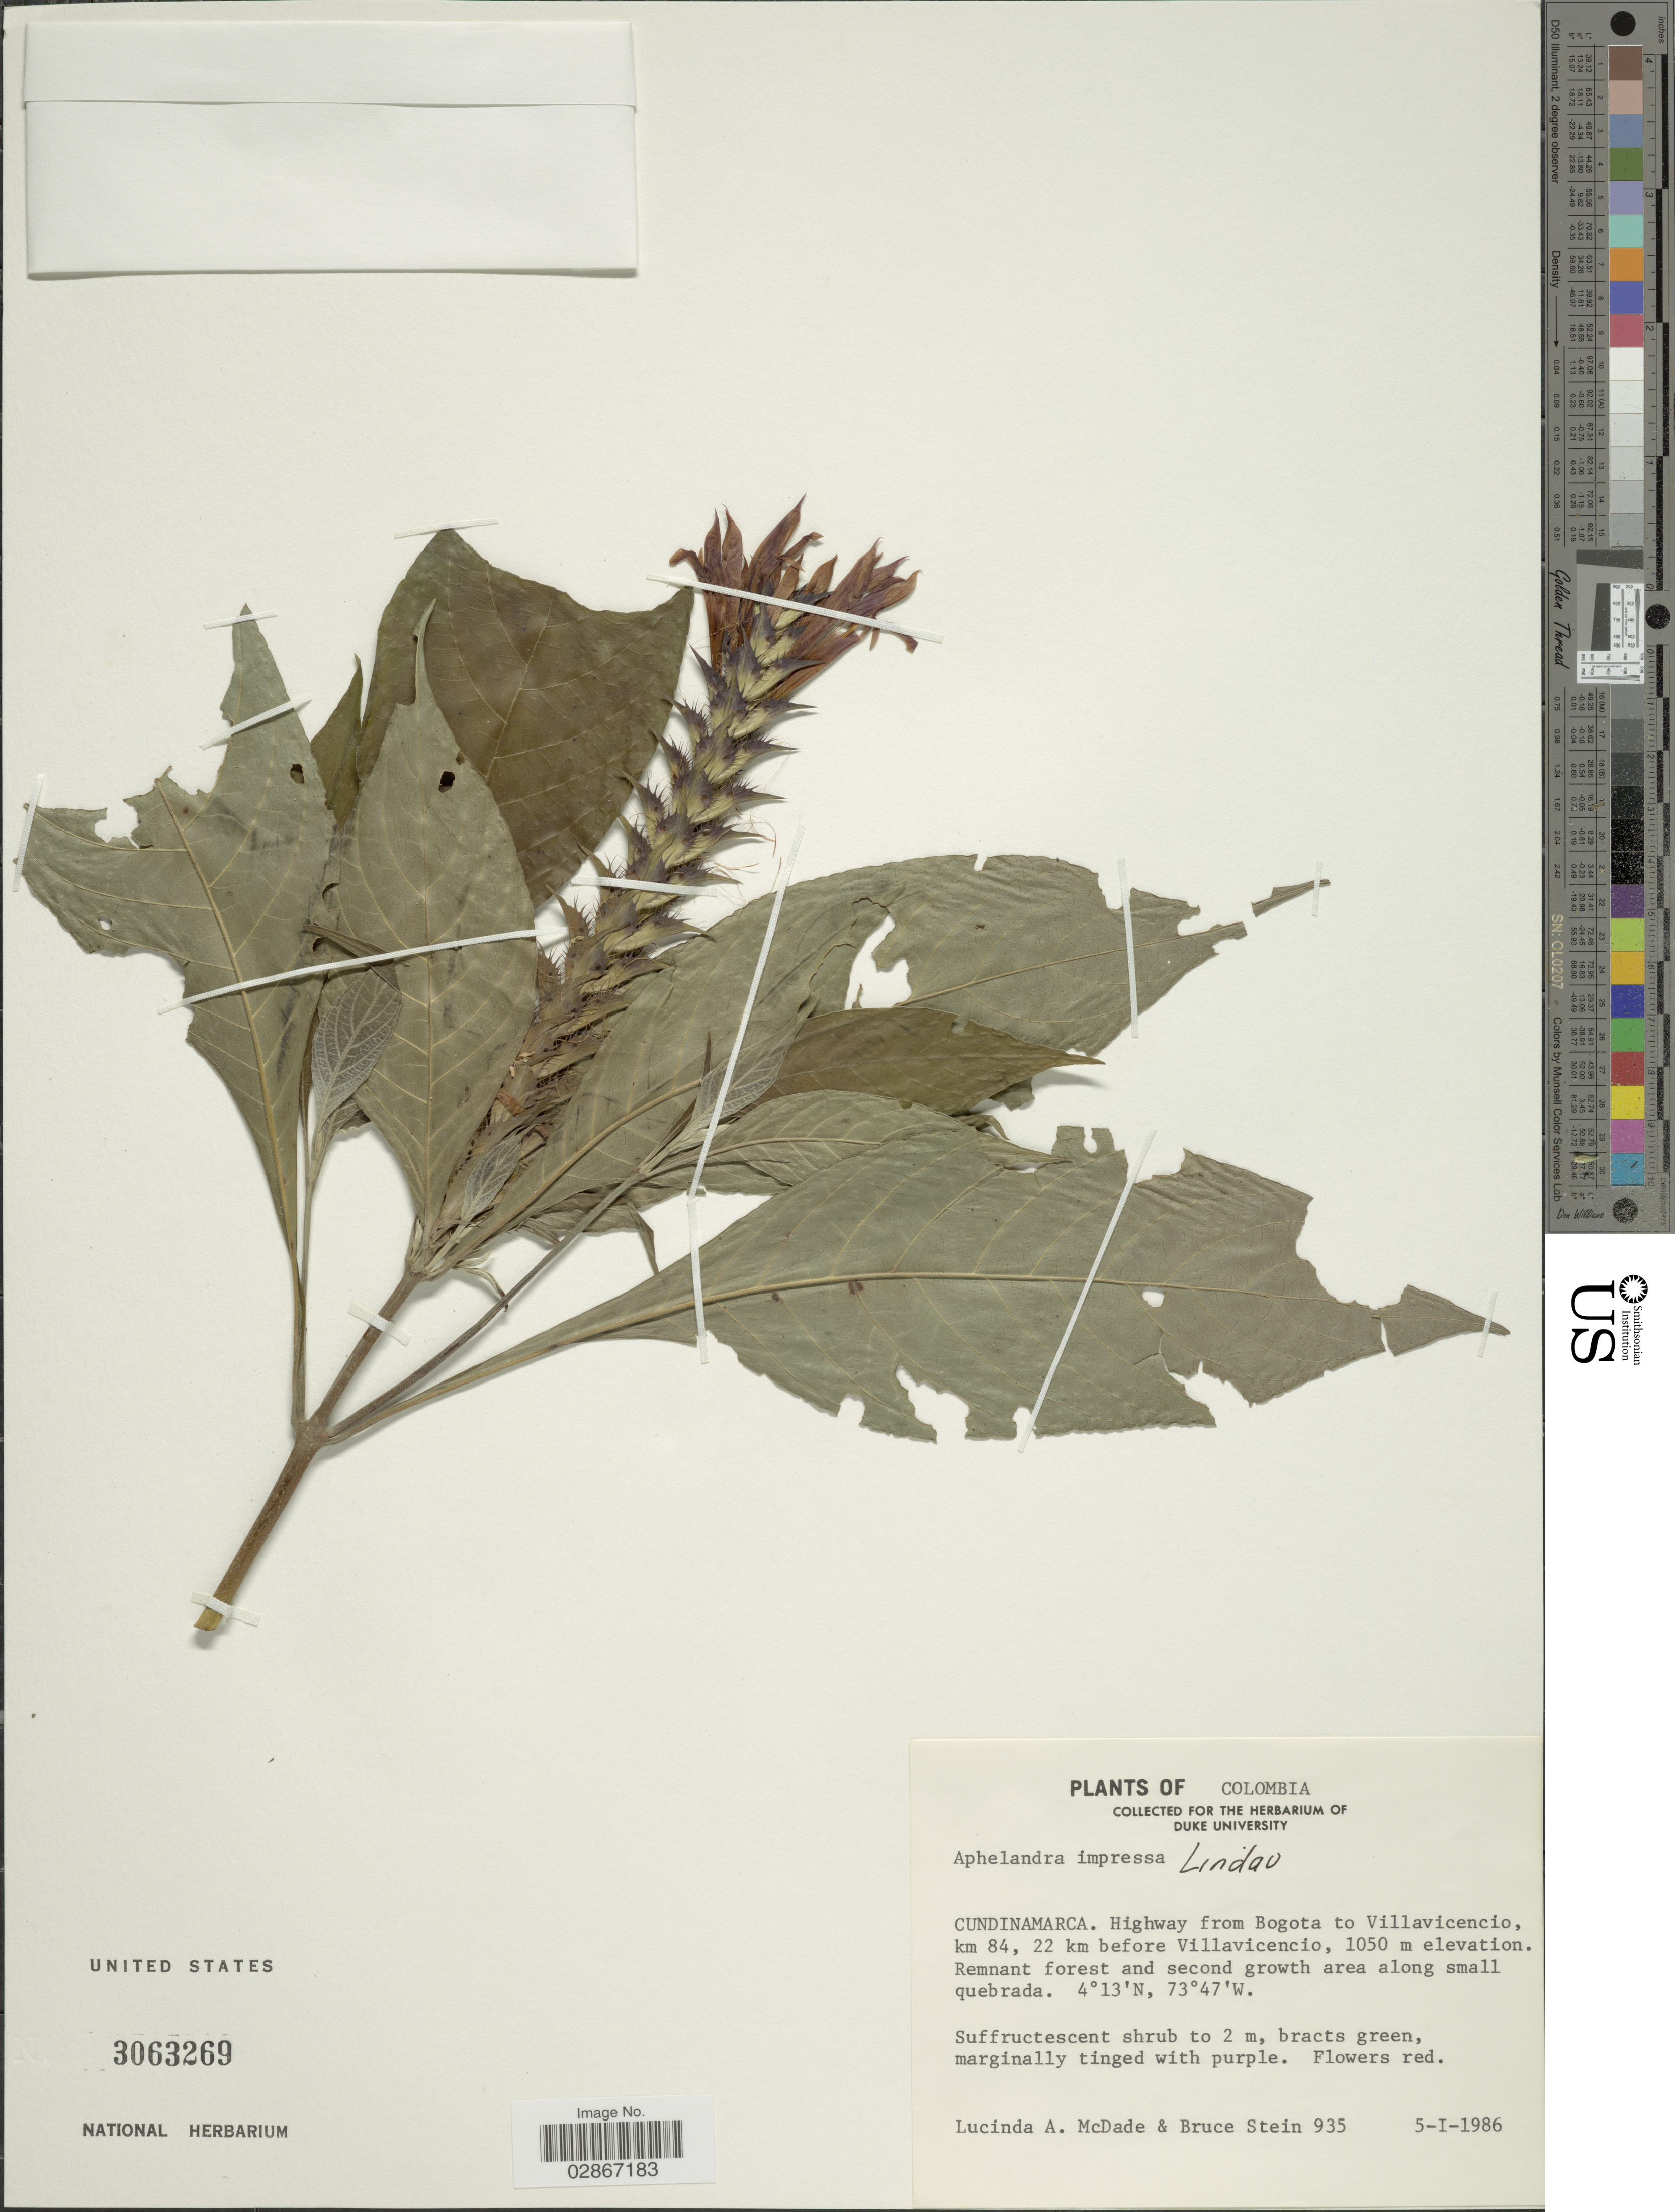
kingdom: Plantae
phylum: Tracheophyta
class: Magnoliopsida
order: Lamiales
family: Acanthaceae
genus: Aphelandra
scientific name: Aphelandra impressa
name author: Lindau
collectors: L. McDade & B. A. Stein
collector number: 935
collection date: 1986-01-05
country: Colombia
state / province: Cundinamarca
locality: Highway from Bogota to Villavicencio, km 84, 22 km before Villavicencio.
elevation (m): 1050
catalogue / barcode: US 3063269